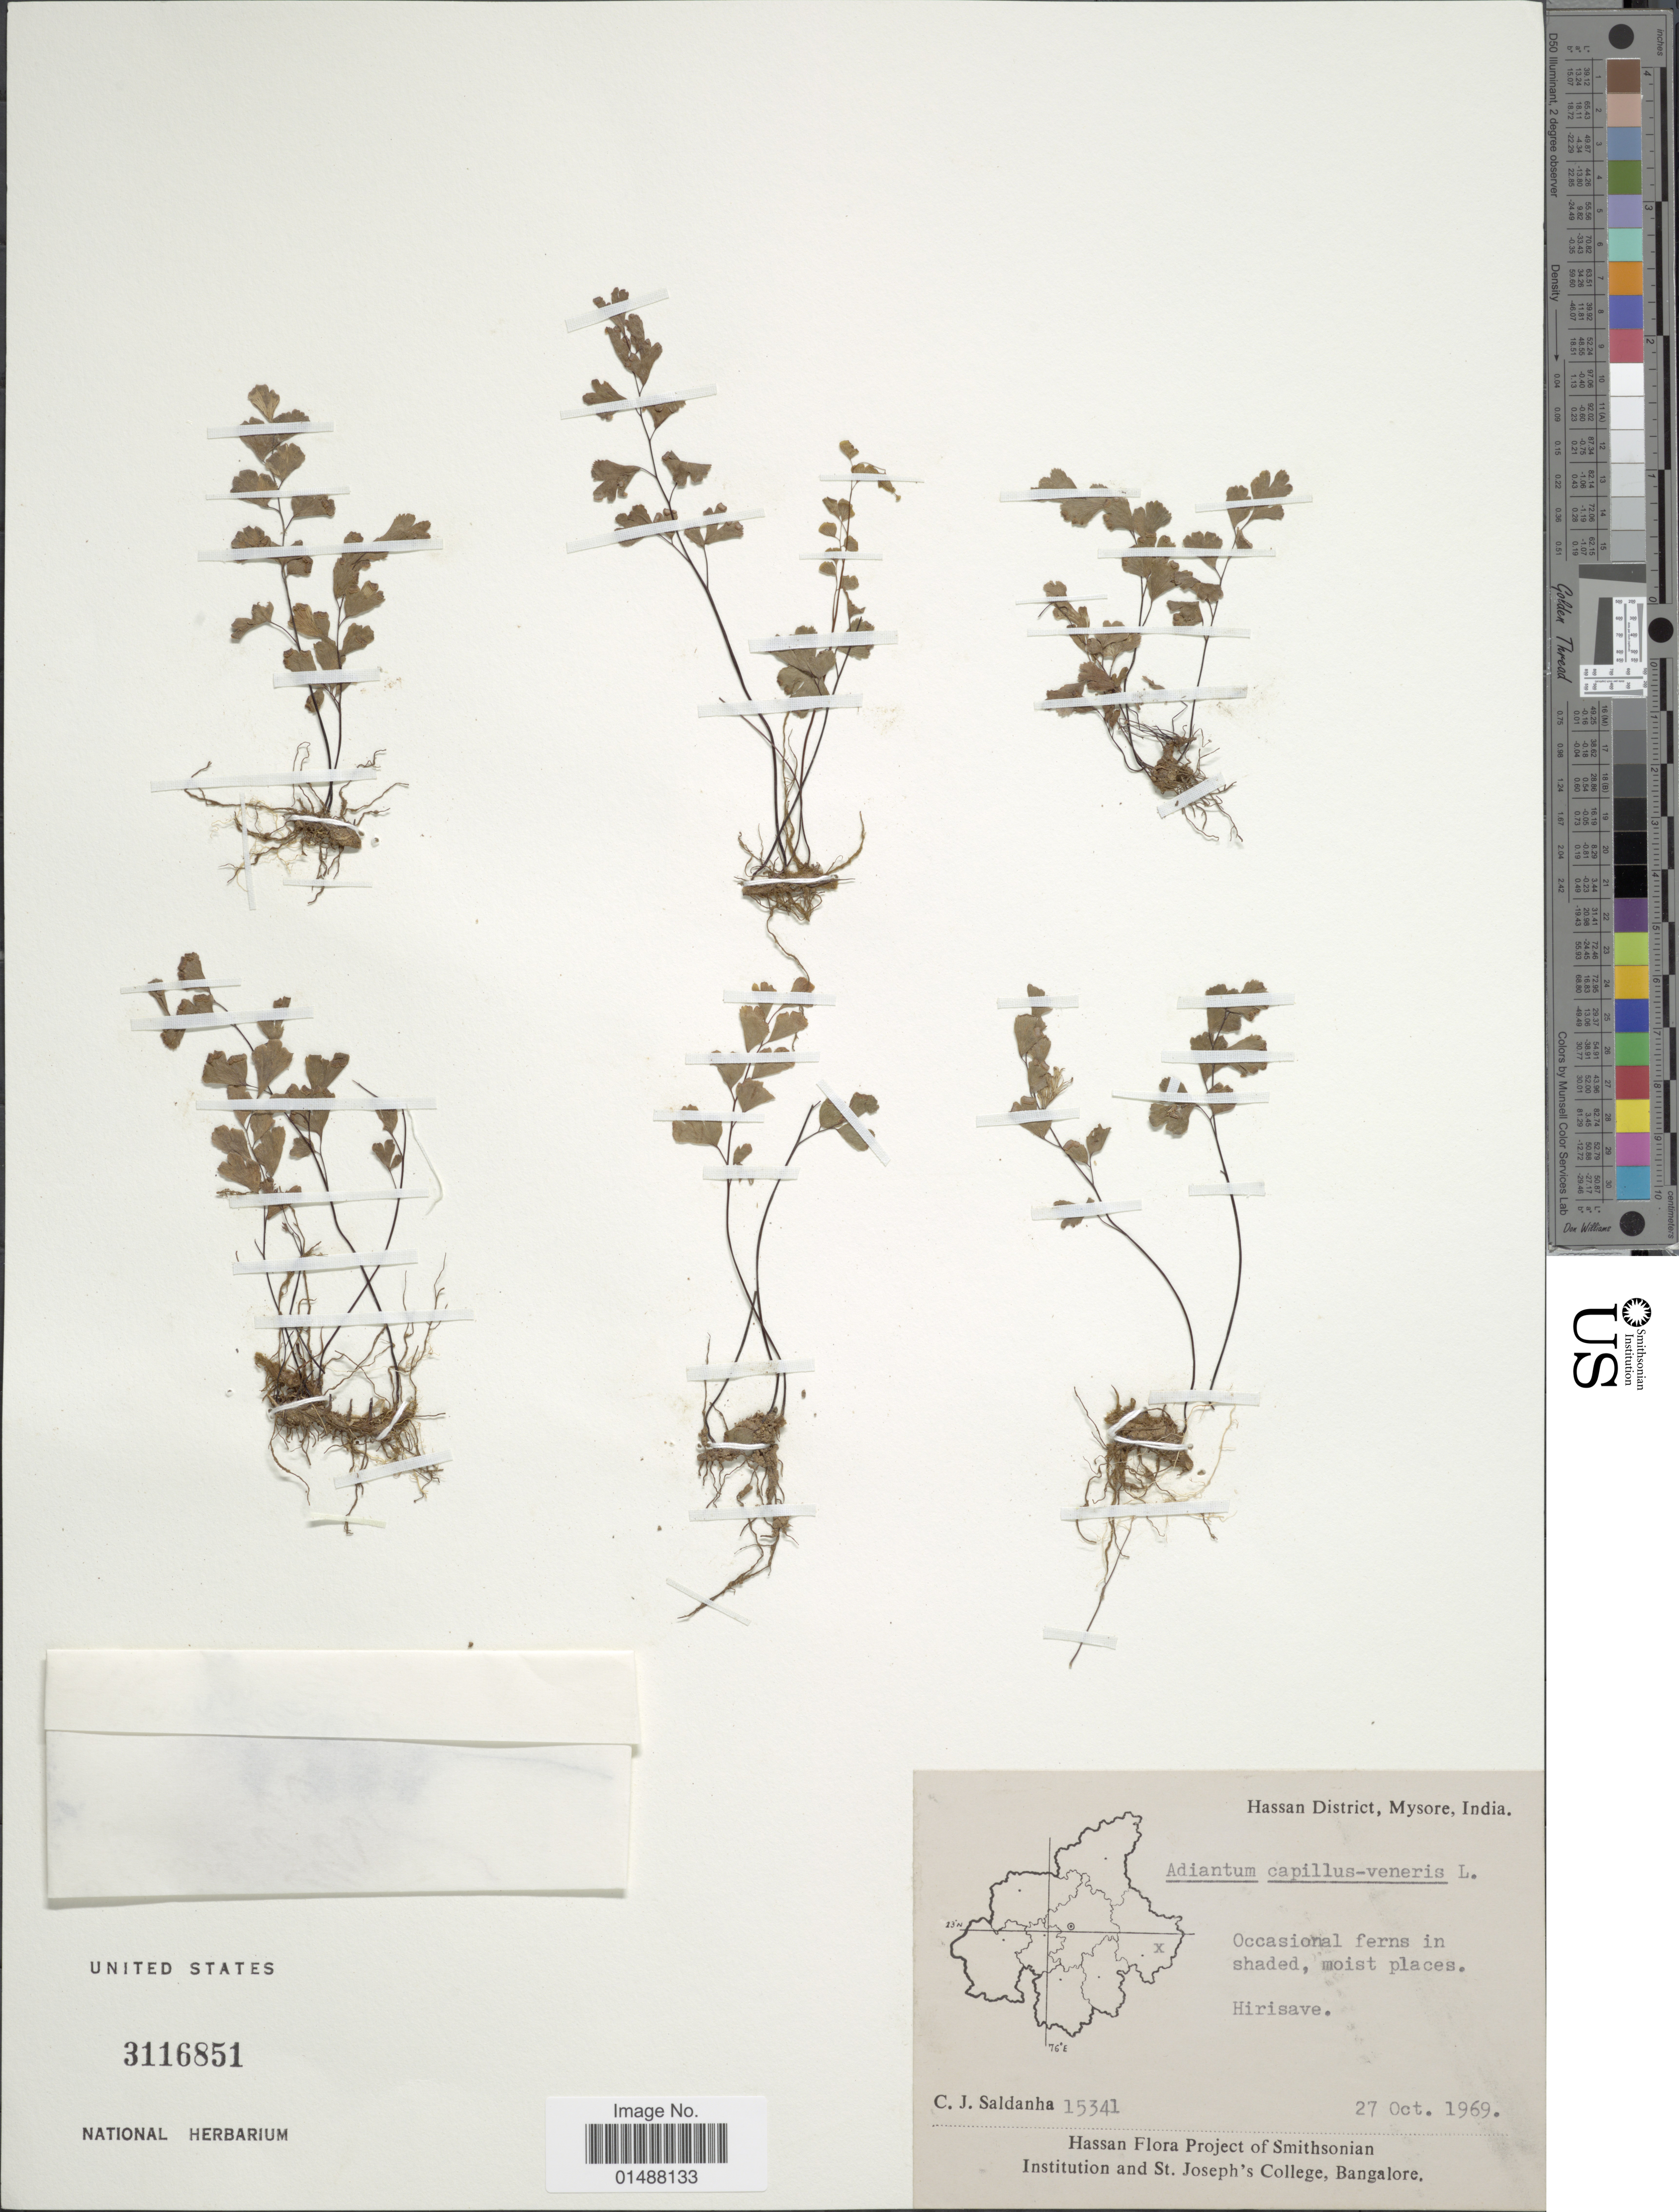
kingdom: Plantae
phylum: Tracheophyta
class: Polypodiopsida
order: Polypodiales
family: Pteridaceae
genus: Adiantum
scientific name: Adiantum capillus-veneris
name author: L.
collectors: C. J. Saldanha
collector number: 15341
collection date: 1969-10-27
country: India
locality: Hirisave, Hassan District, Mysore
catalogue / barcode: US 3116851